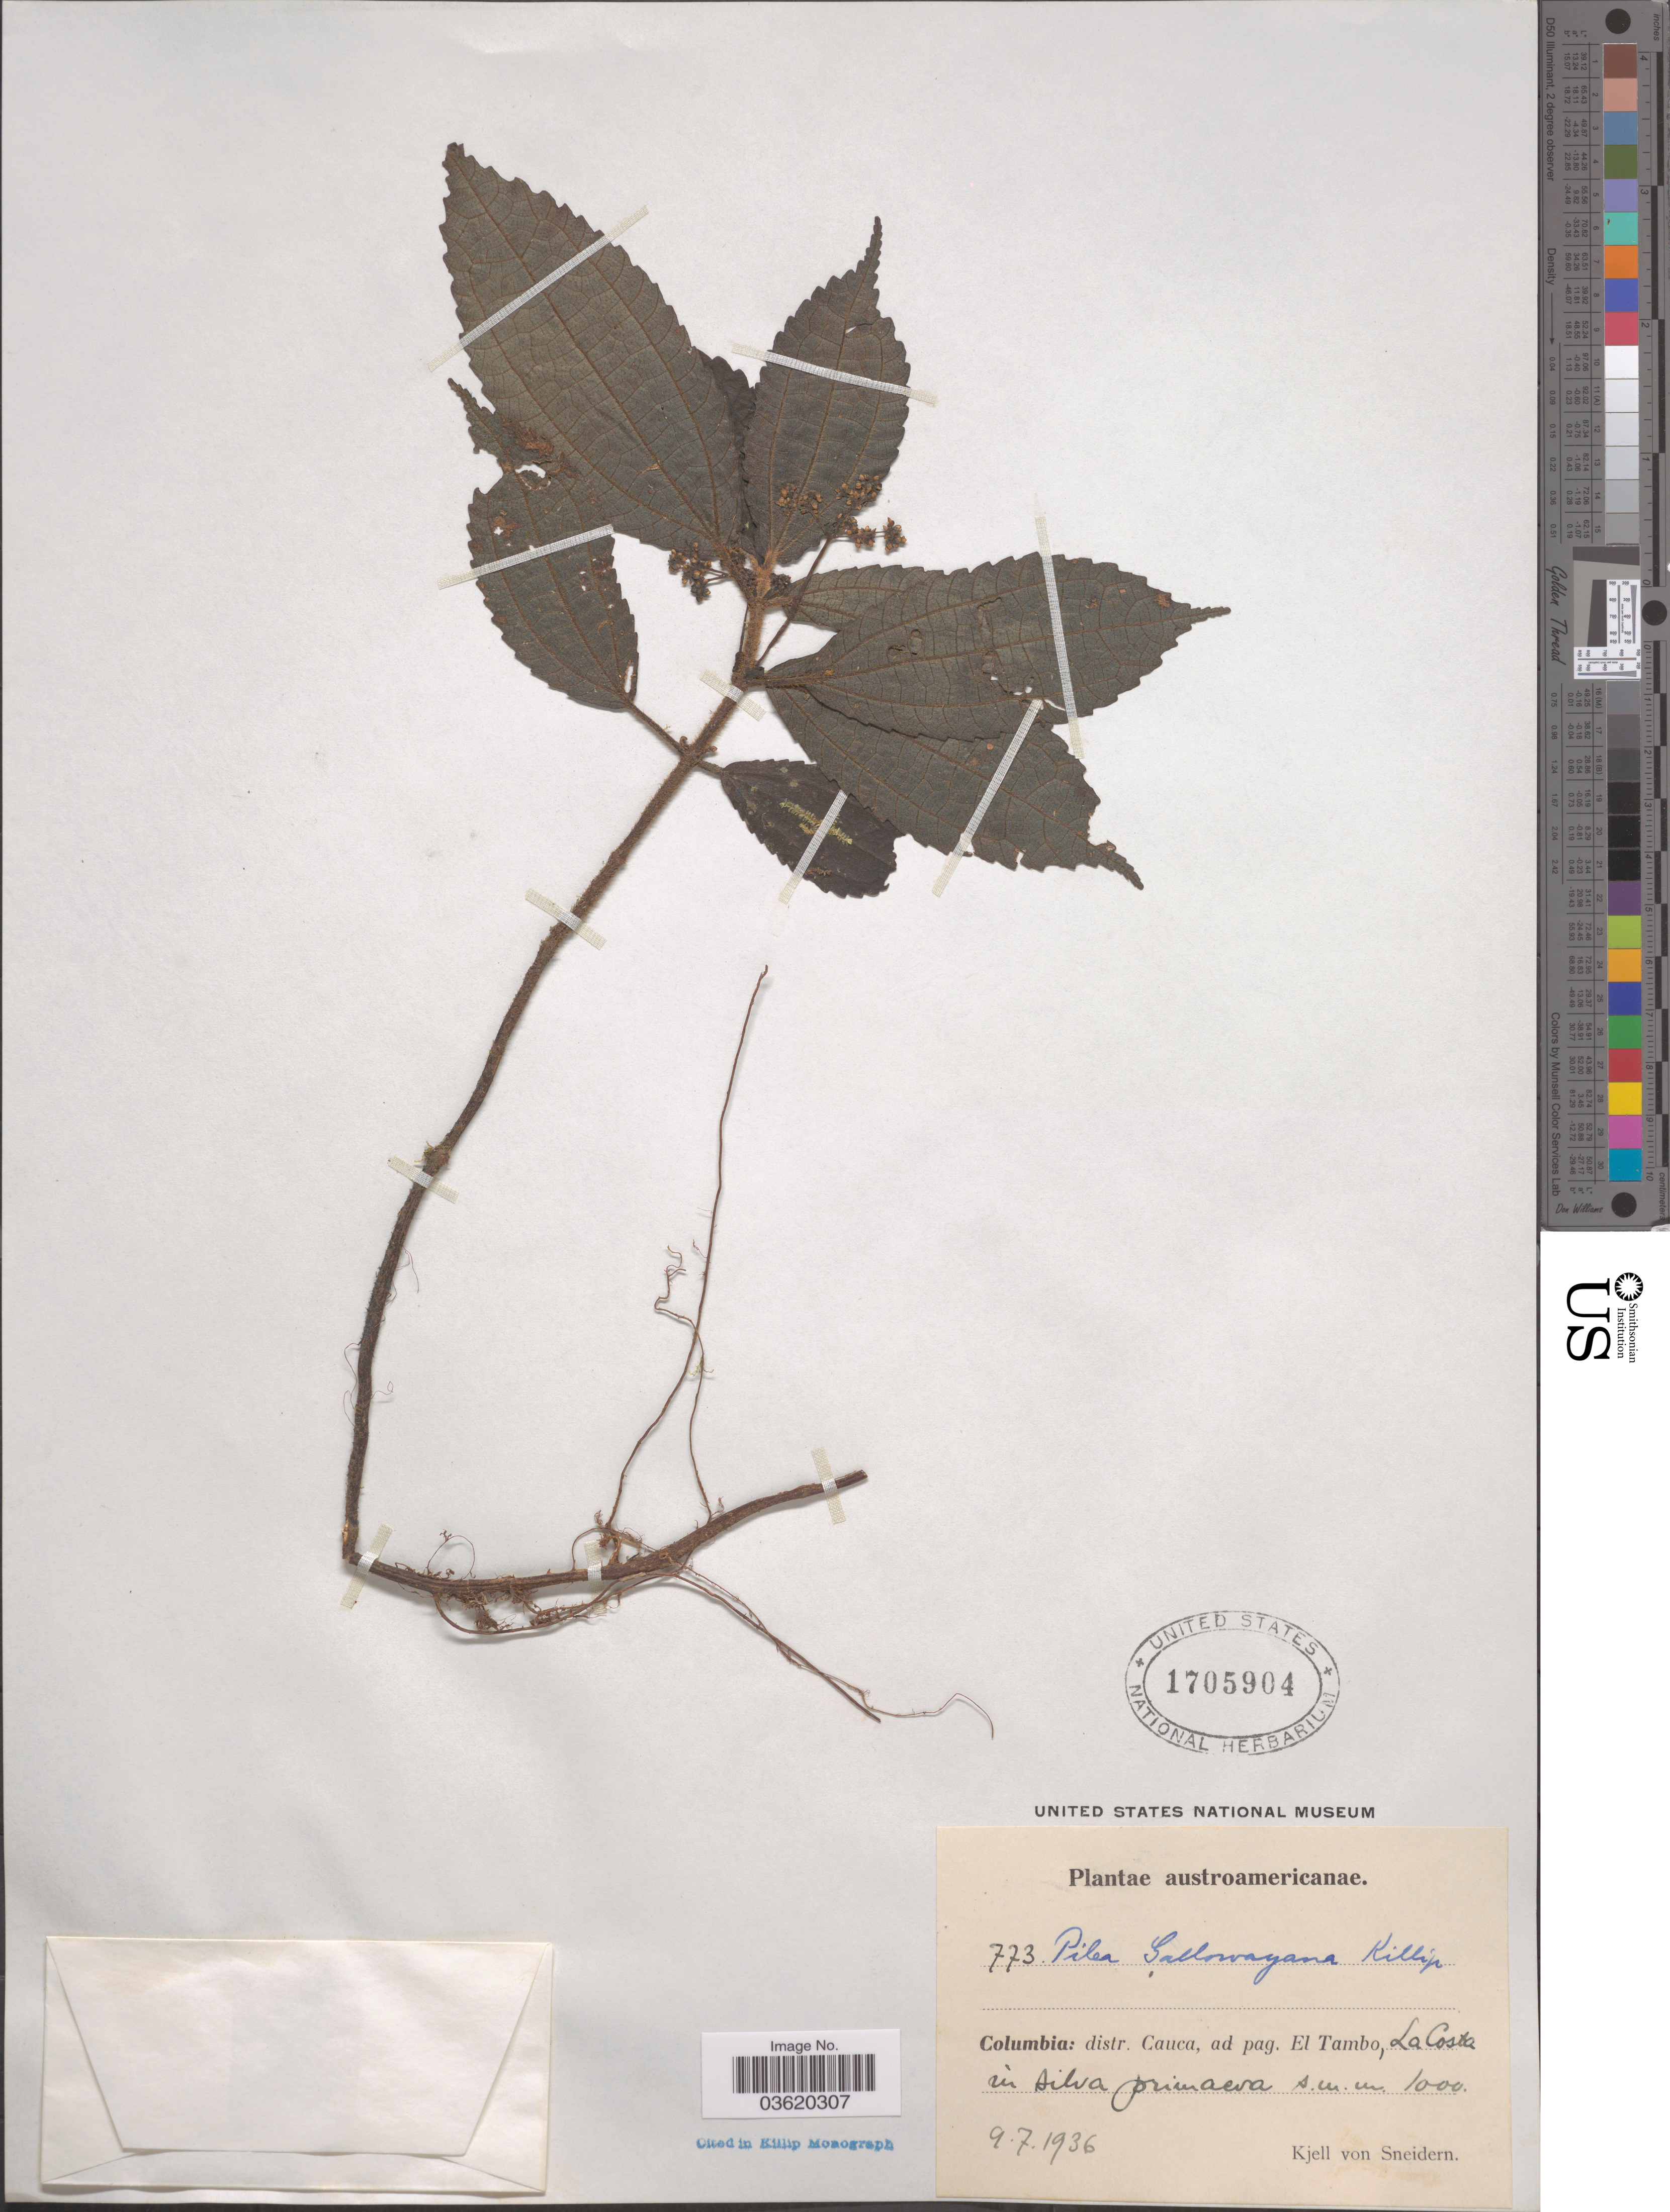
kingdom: Plantae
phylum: Tracheophyta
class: Magnoliopsida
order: Rosales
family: Urticaceae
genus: Pilea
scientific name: Pilea gallowayana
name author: Killip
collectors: K. von Sneidern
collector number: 773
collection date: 1936-07-09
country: Colombia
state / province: Cauca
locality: Distr. Cauca, ad pag. El Tambo, La Costa.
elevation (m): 1000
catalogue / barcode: US 1705904